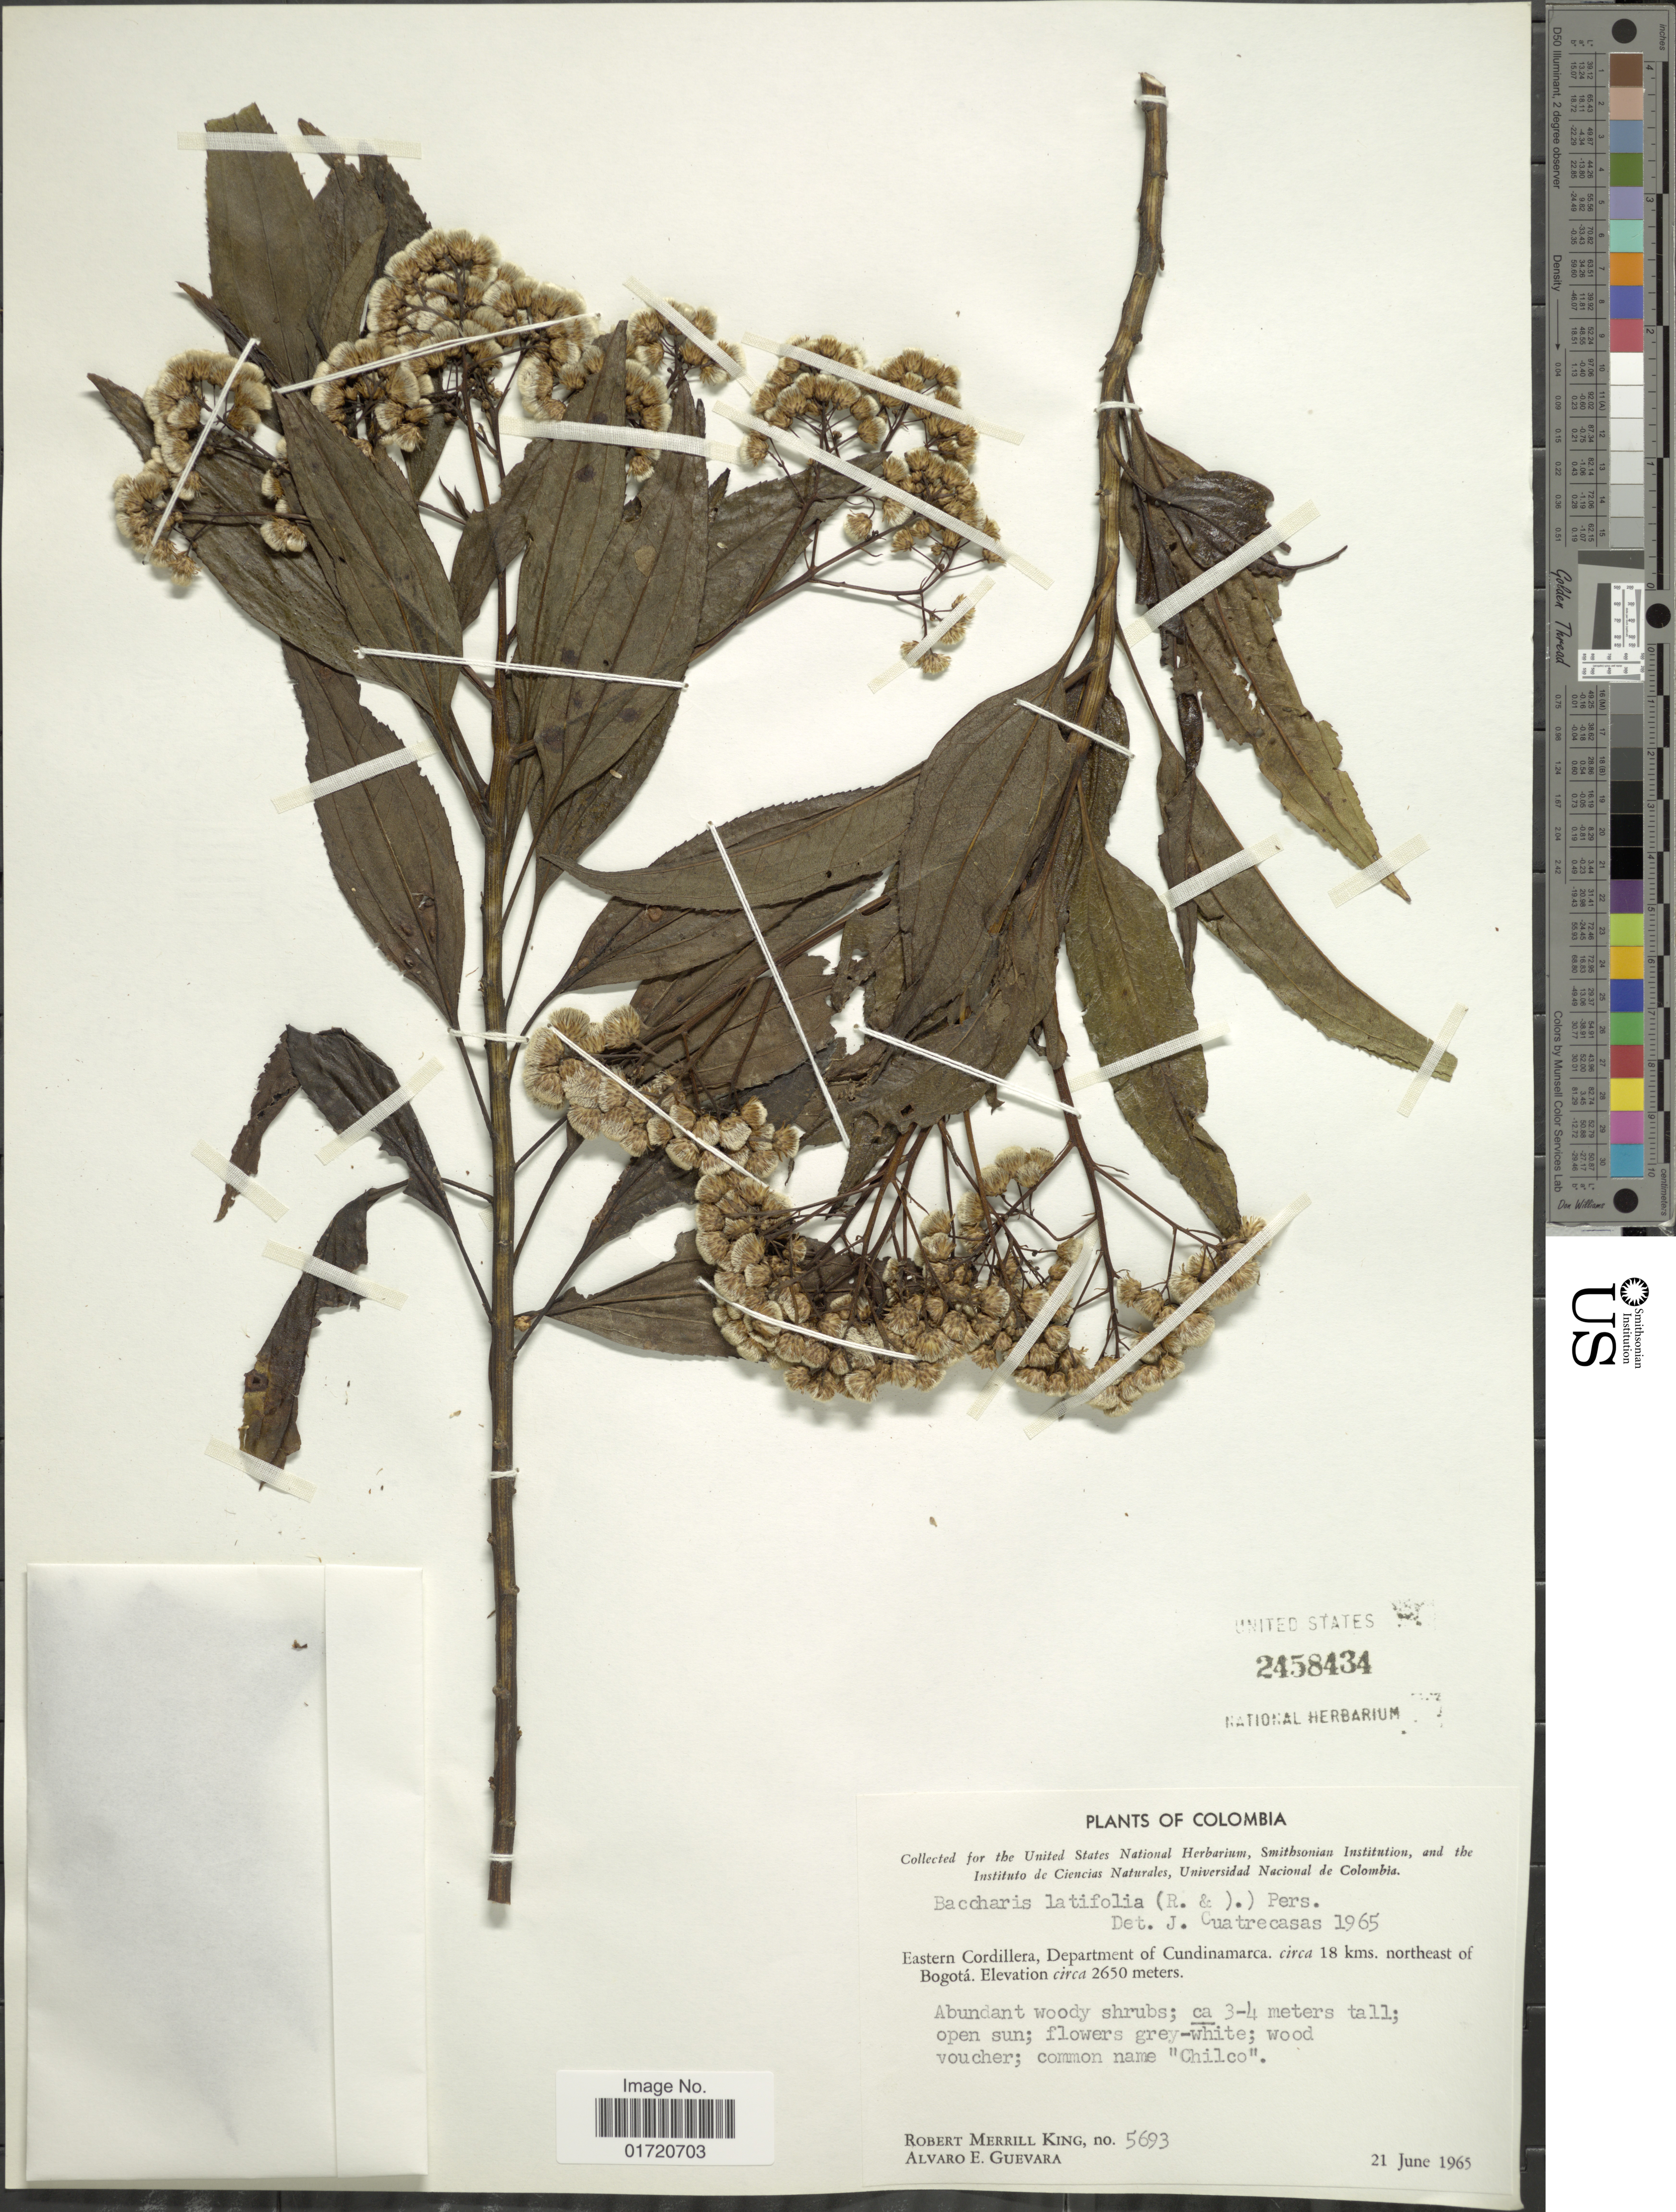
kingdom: Plantae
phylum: Tracheophyta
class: Magnoliopsida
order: Asterales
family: Asteraceae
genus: Baccharis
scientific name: Baccharis latifolia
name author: (Ruiz & Pav.) Pers.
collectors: R. M. King & A. E. Guevara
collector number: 5693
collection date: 1965-06-21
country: Colombia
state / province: Cundinamarca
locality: Eastern Cordillera, circa 18 kms northeast of Bogota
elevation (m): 2650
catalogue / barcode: US 2458343